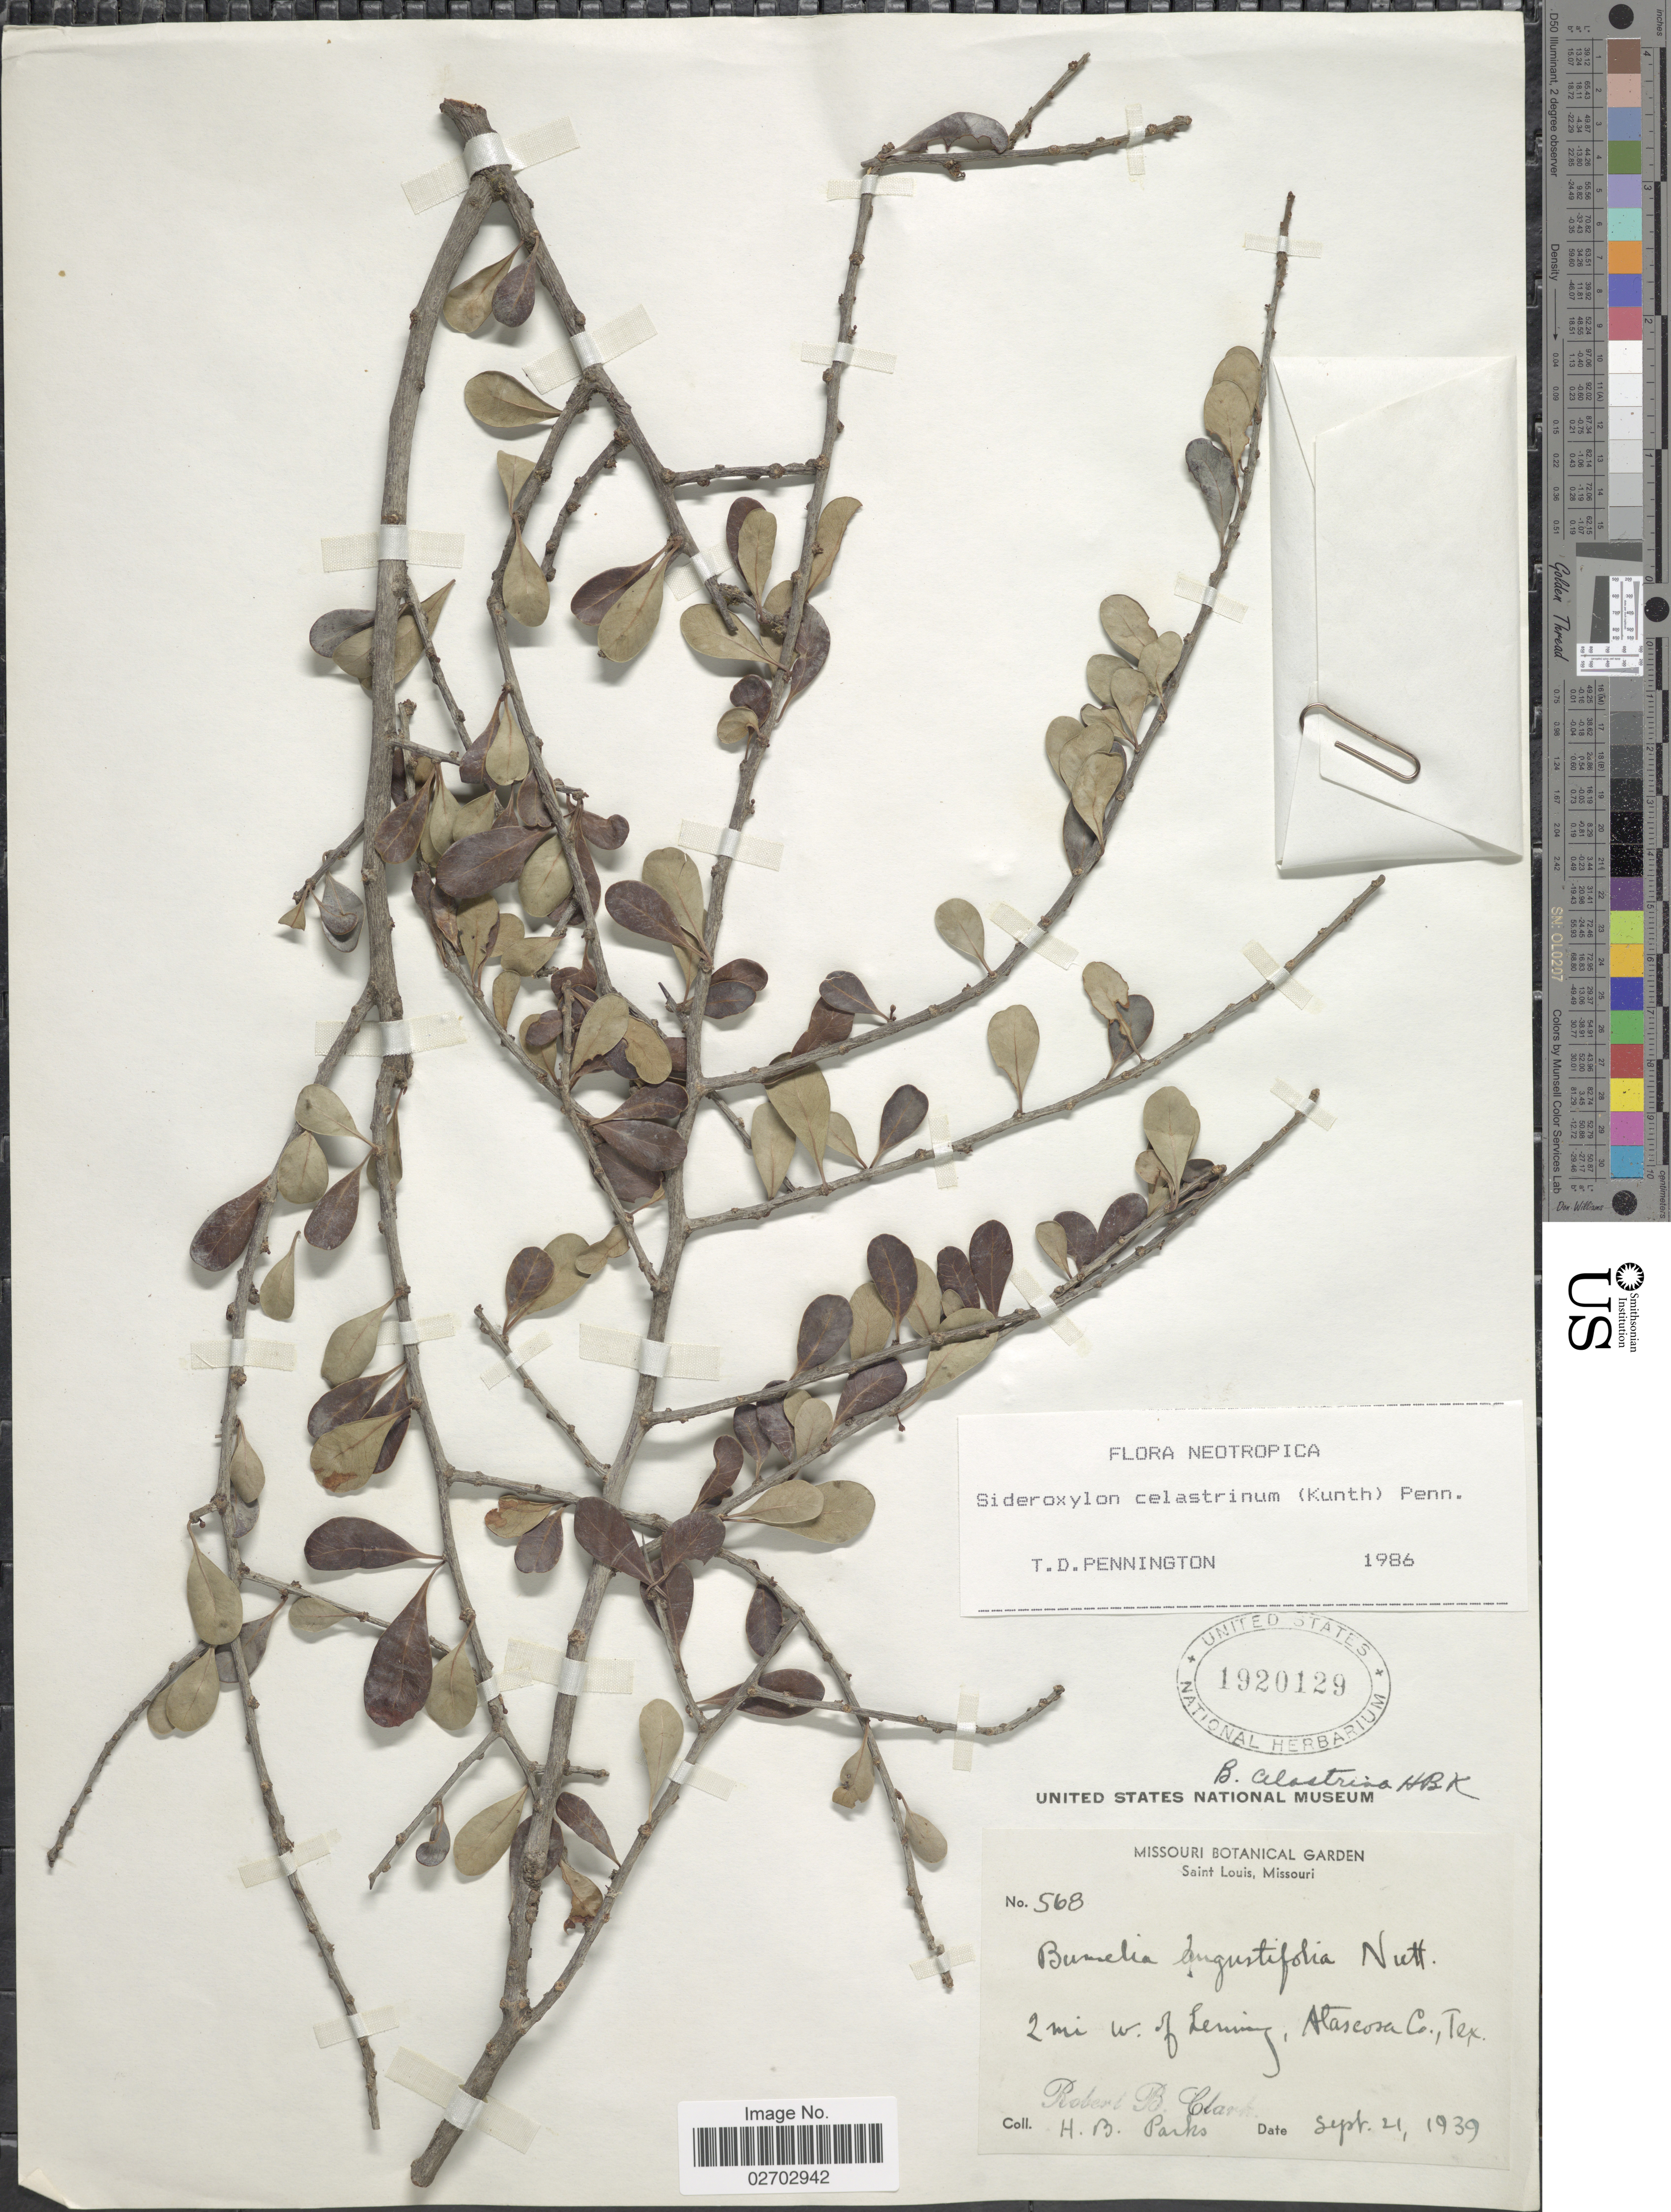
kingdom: Plantae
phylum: Tracheophyta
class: Magnoliopsida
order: Ericales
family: Sapotaceae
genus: Sideroxylon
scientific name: Sideroxylon celastrinum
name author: (Kunth) T.D. Penn.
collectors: R. B. Clark & H. Parks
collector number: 568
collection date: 1939-09-21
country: United States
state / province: Texas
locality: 2 mi w. of Leming, Atascosa Co.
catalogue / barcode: US 1920129